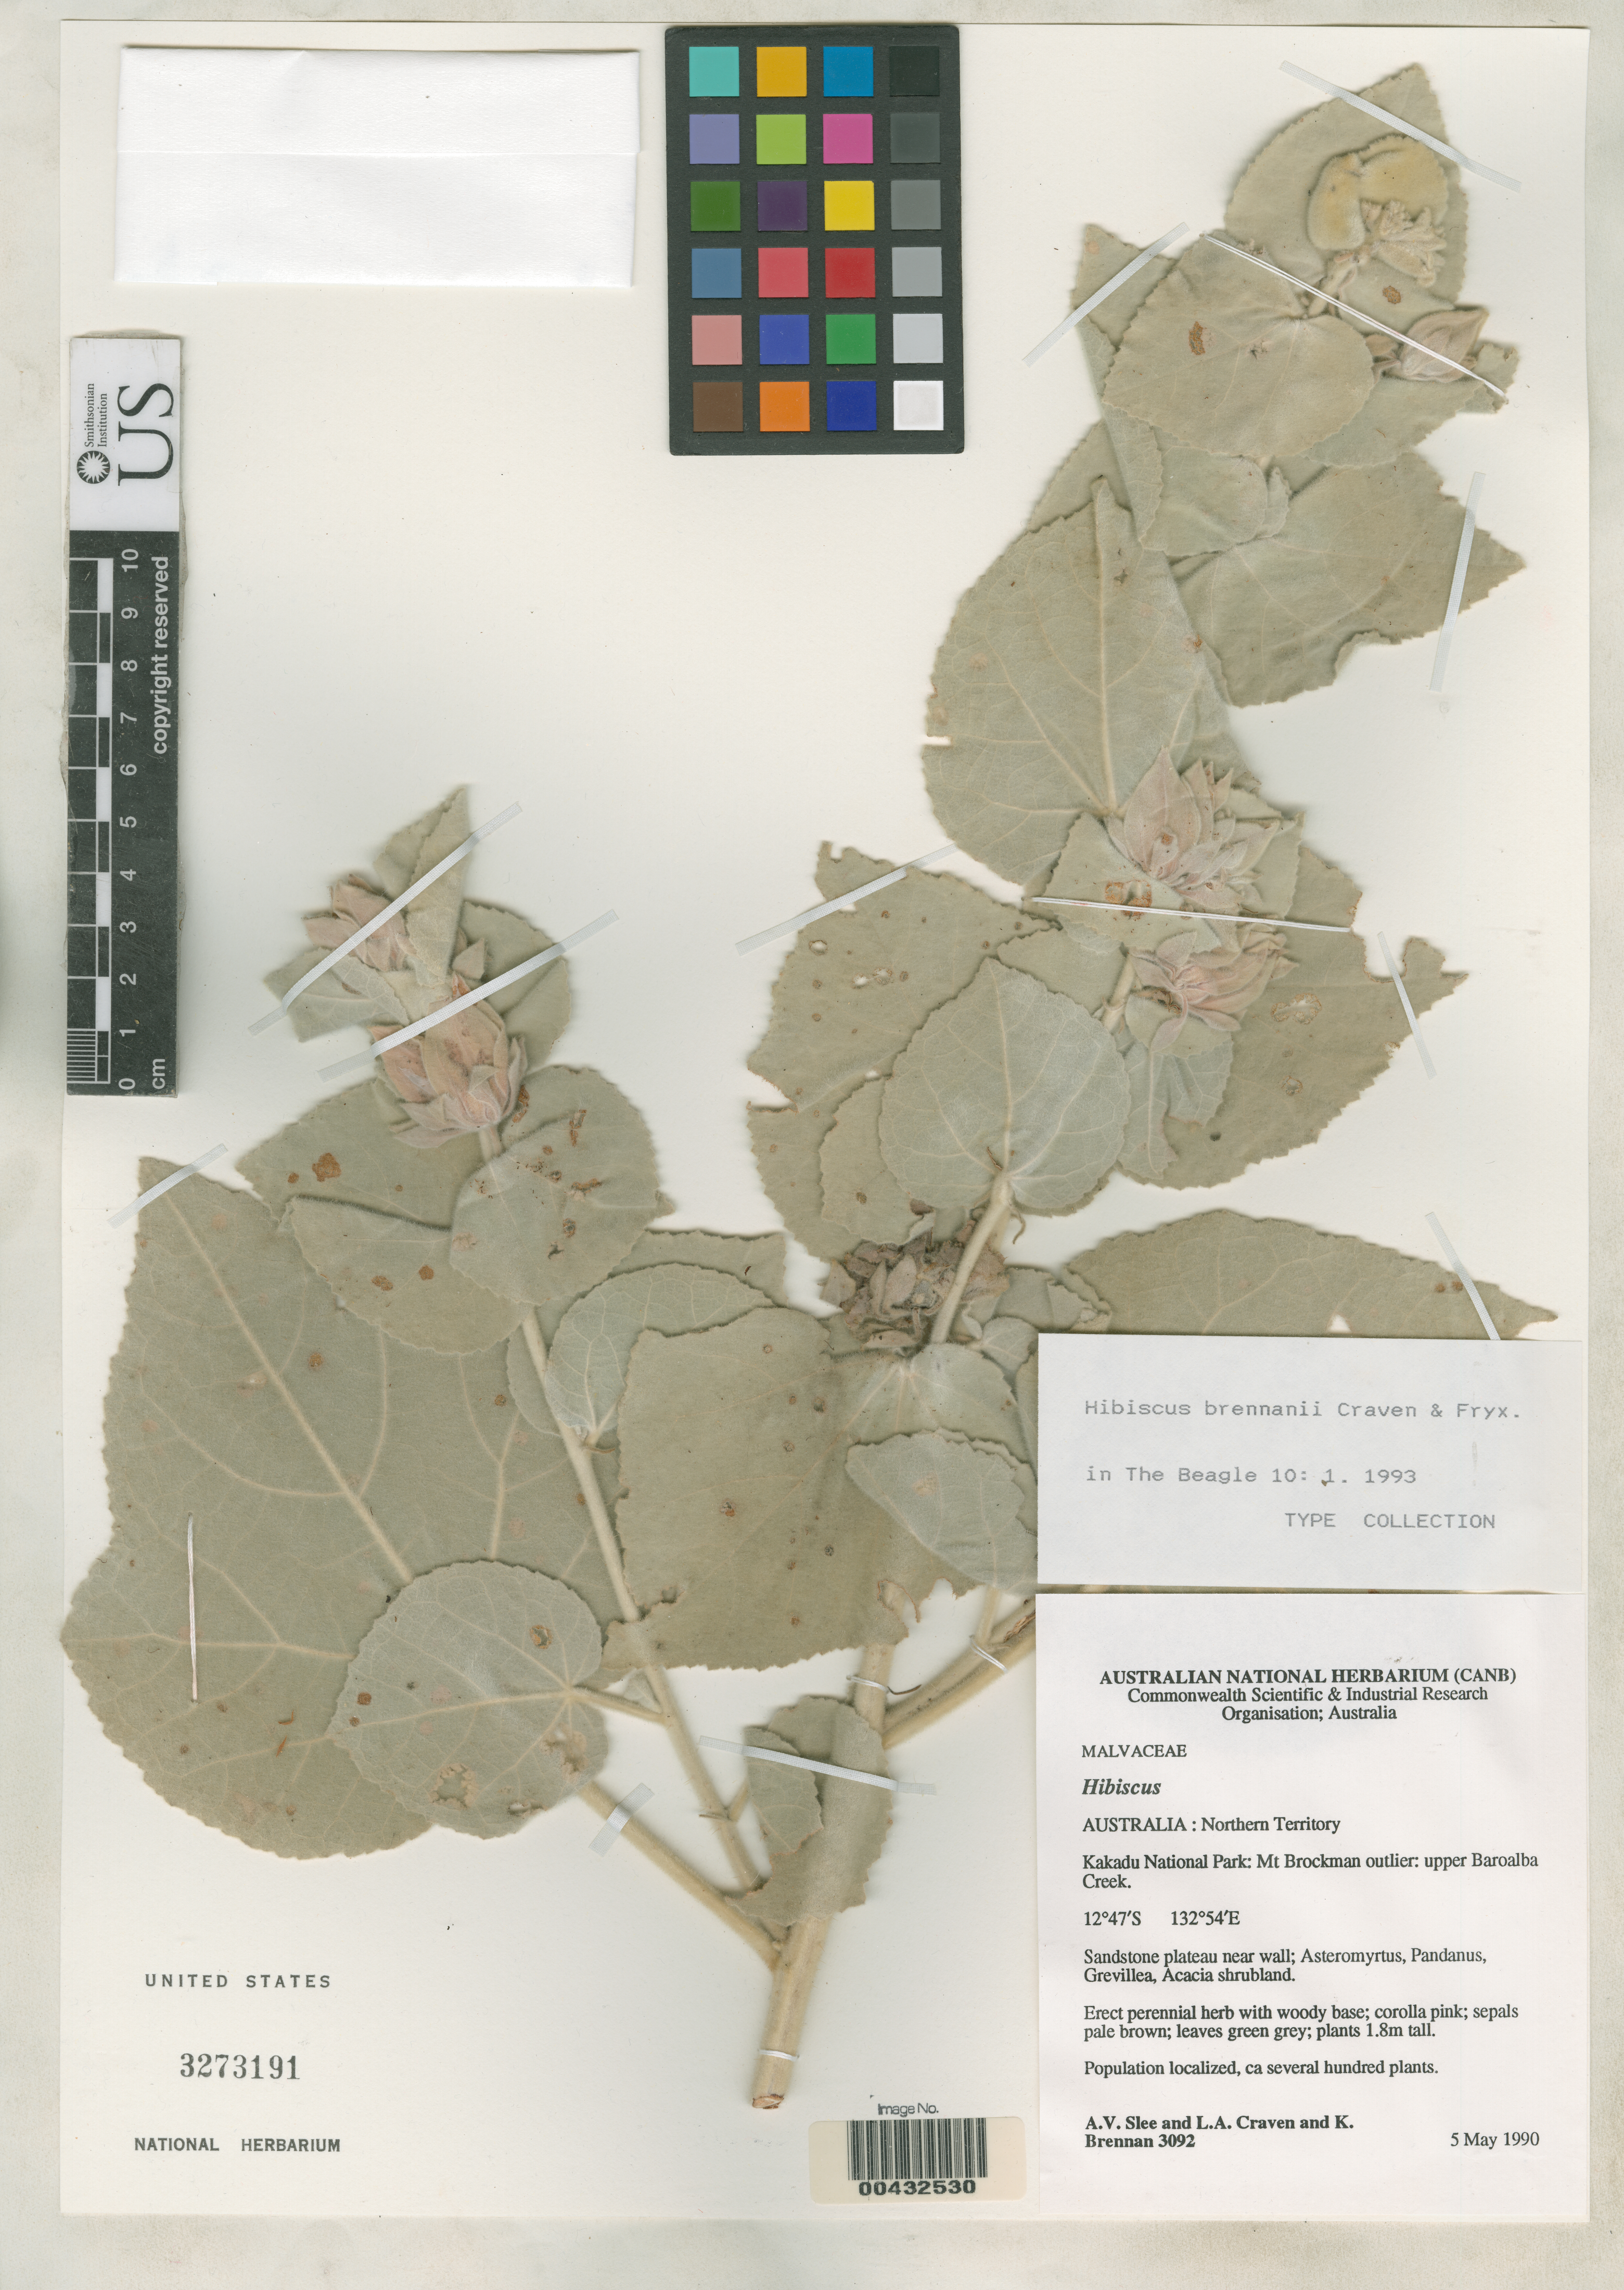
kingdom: Plantae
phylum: Tracheophyta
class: Magnoliopsida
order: Malvales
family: Malvaceae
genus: Hibiscus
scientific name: Hibiscus brennanii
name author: Craven & Fryxell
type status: Isotype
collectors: A. Slee, L. A. Craven & K. Brennan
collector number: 3092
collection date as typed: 05 May 1990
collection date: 1990-05-05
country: Australia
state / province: Northern Territory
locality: Kakadu National Park, Mt. Brockman outlier, upper Baroalba Creek.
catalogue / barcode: US 3273191